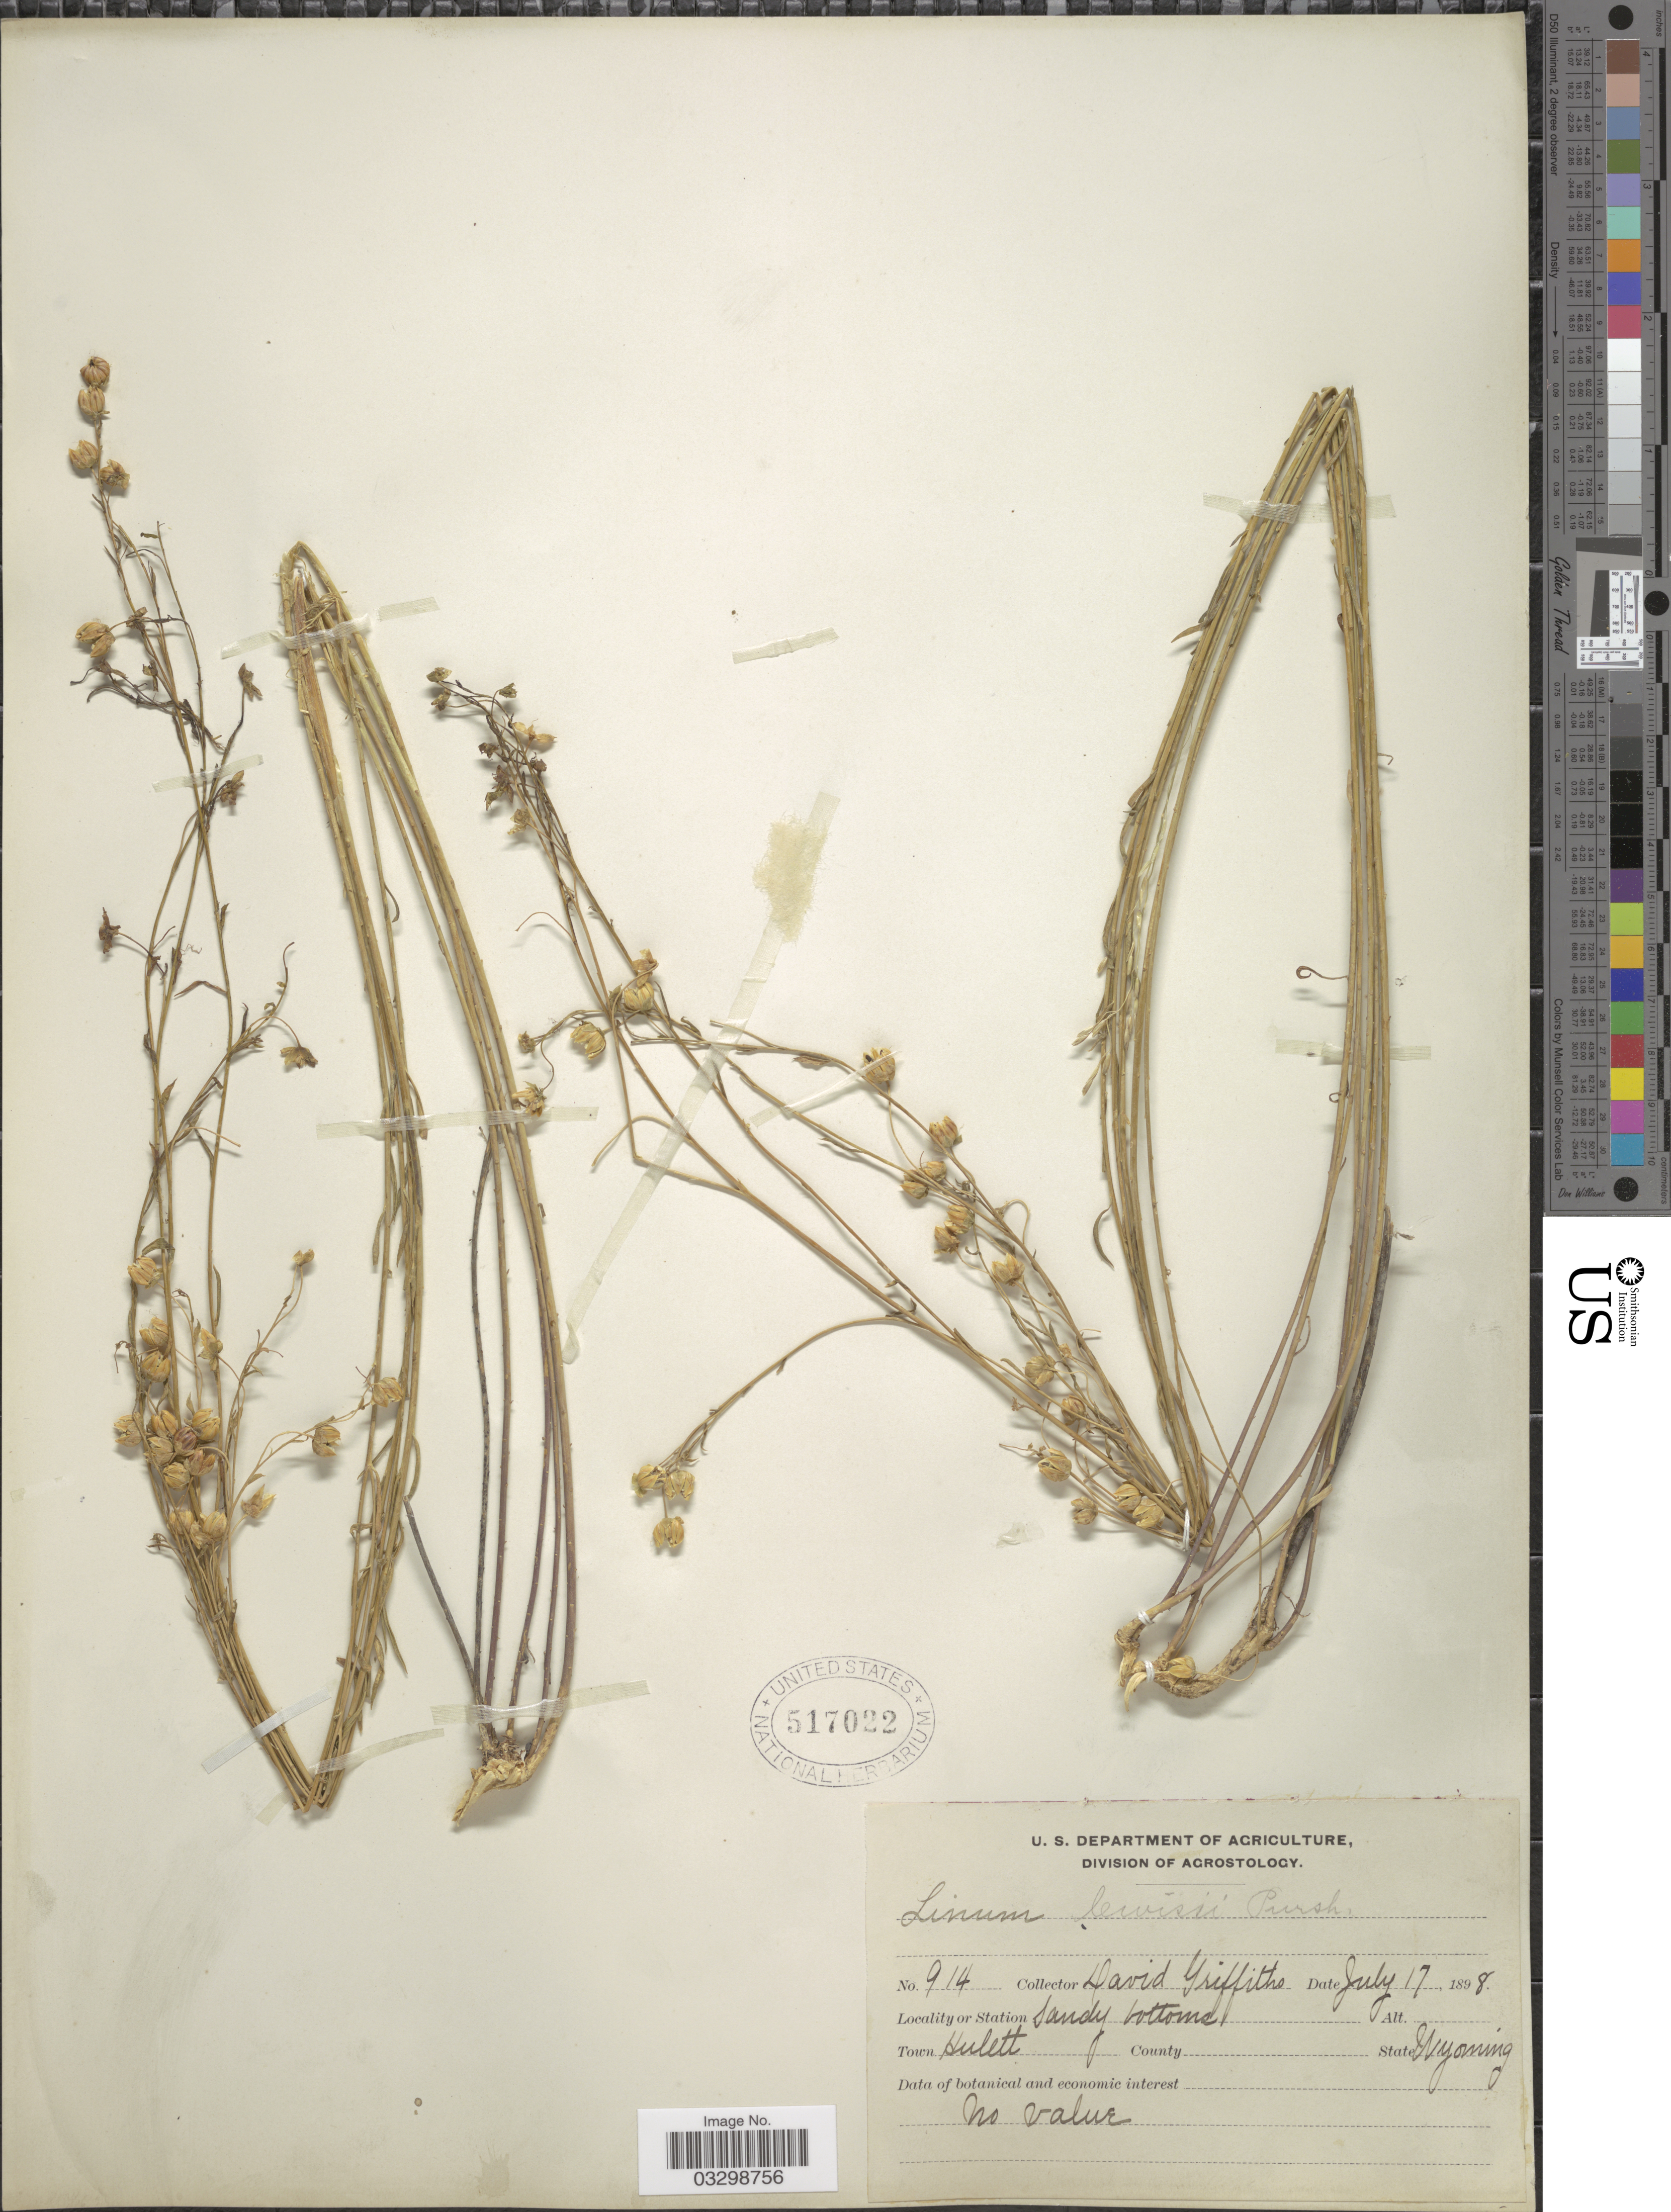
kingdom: Plantae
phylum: Tracheophyta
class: Magnoliopsida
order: Malpighiales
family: Linaceae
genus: Linum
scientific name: Linum lewisii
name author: Pursh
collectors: D. Griffiths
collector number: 914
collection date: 1898-07-17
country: United States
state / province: Wyoming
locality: Town Hulett.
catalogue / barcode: US 517022